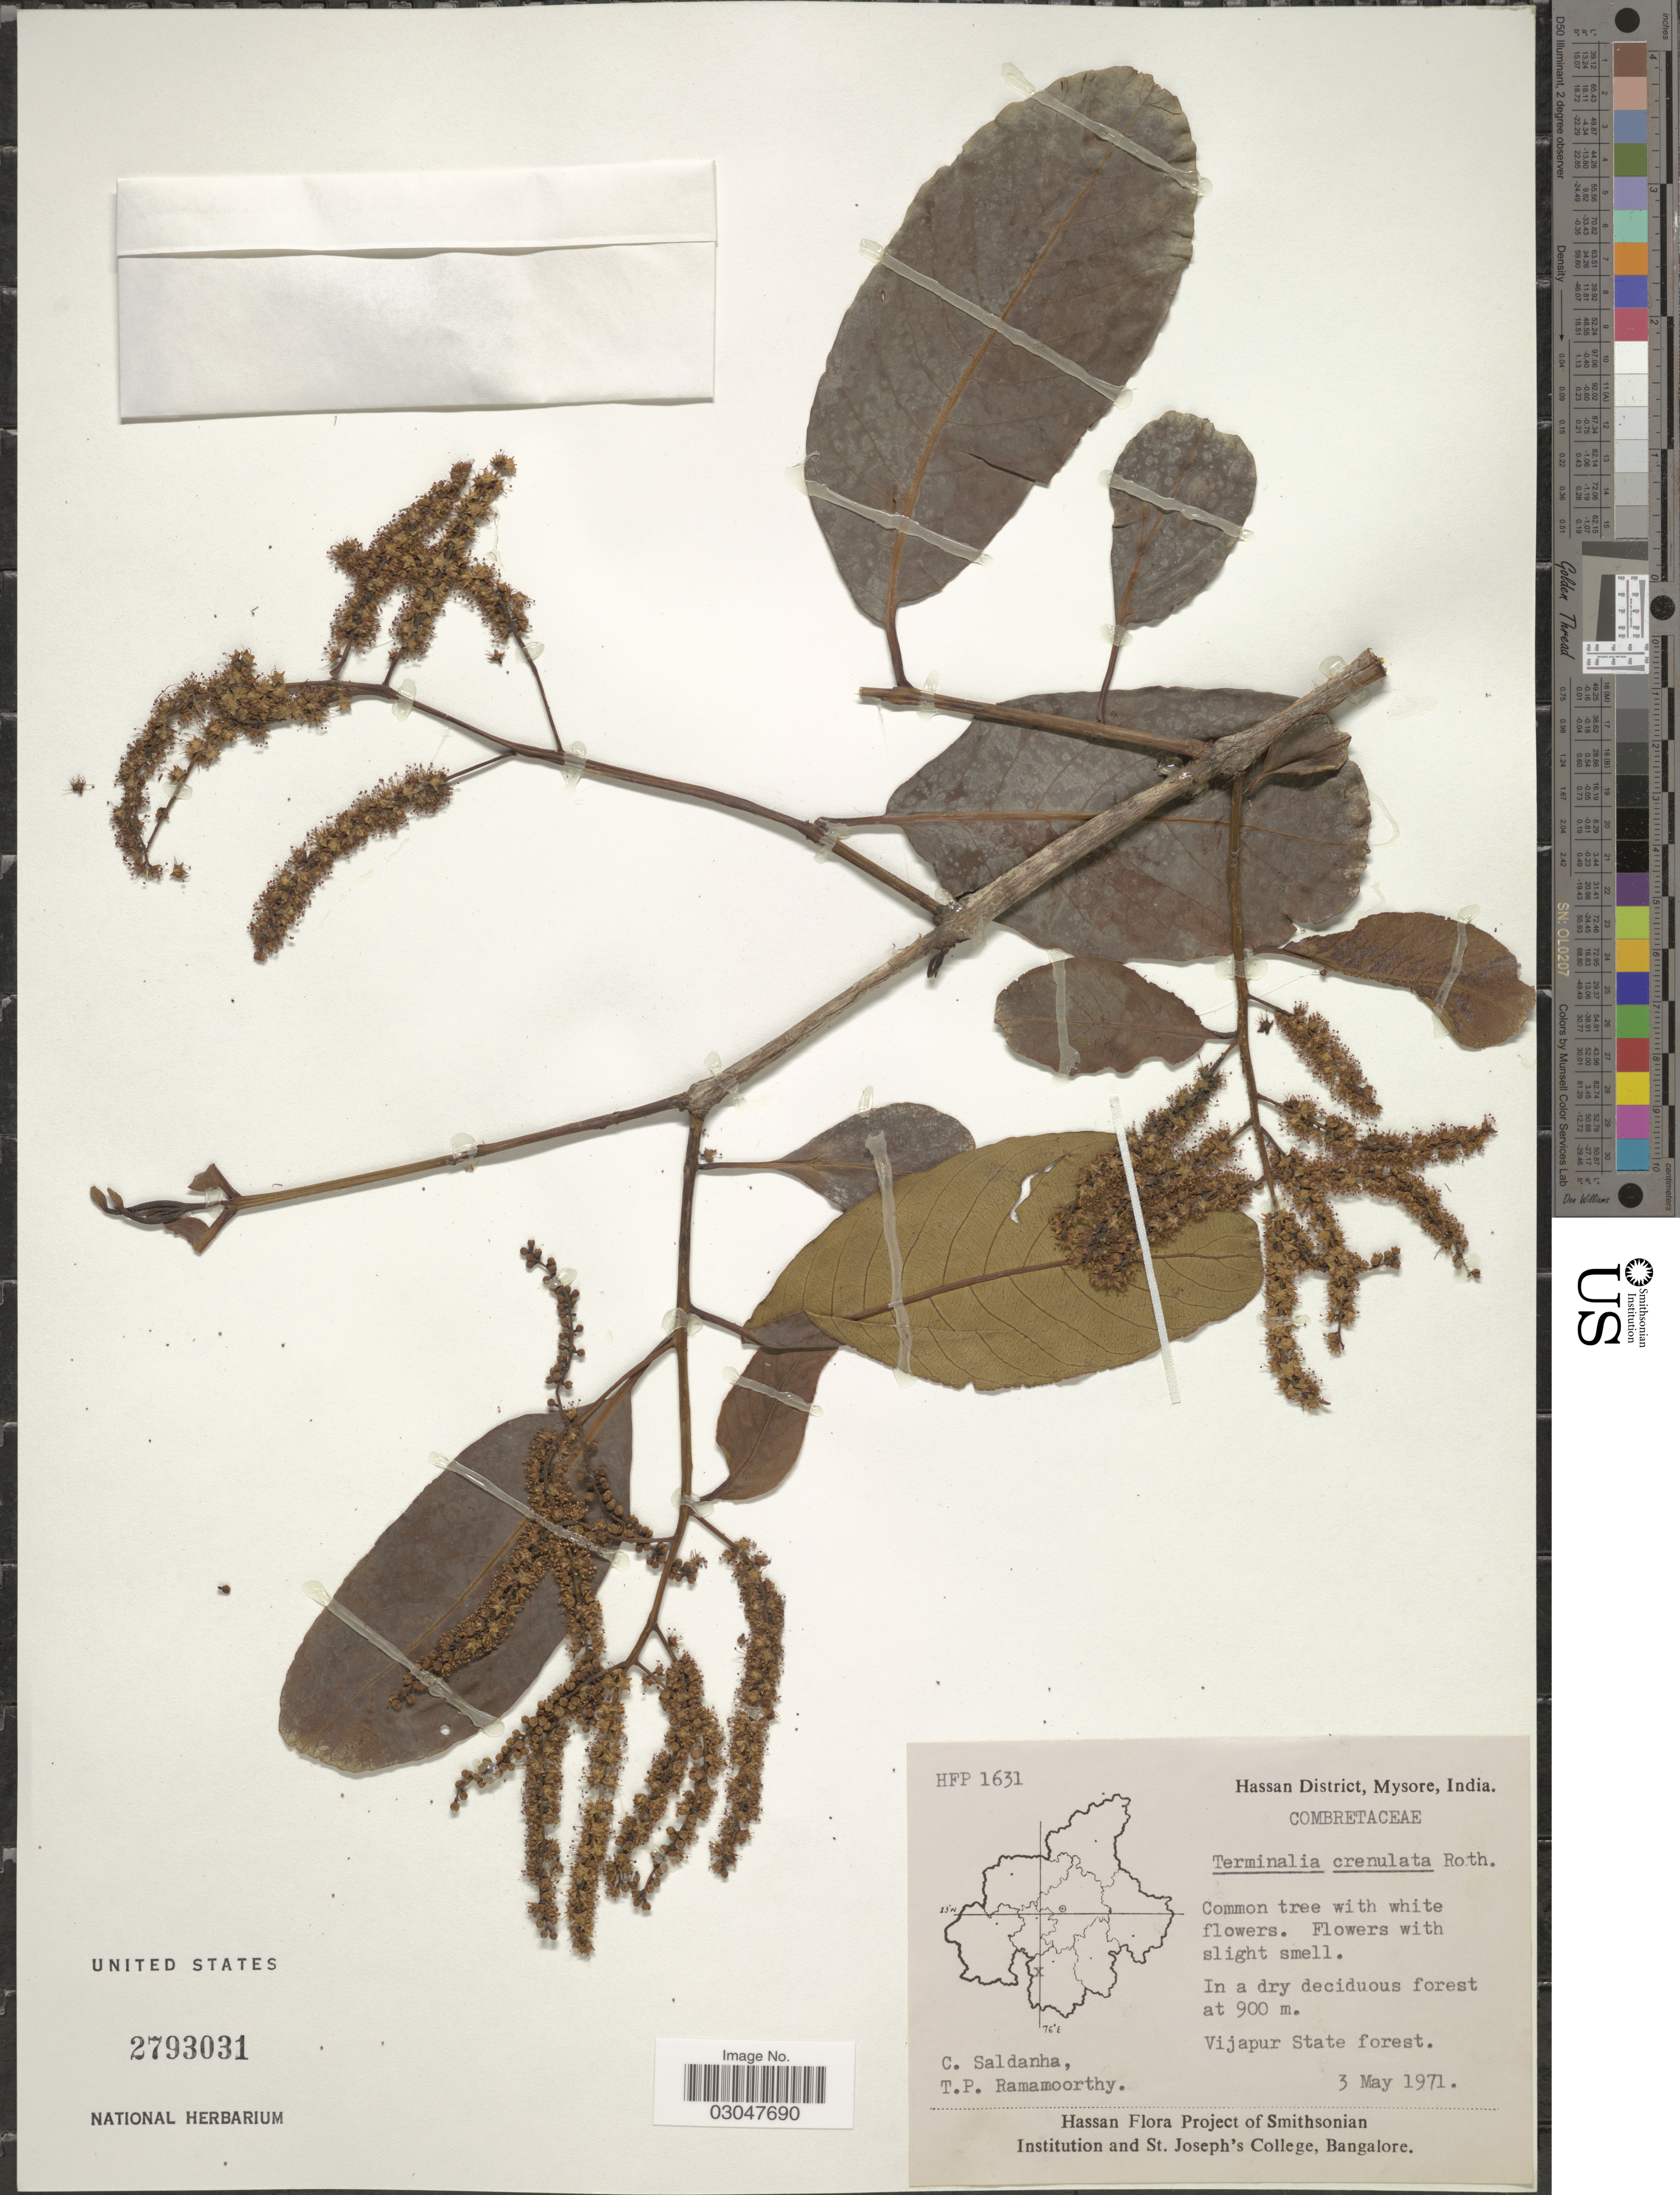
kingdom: Plantae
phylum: Tracheophyta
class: Magnoliopsida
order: Myrtales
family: Combretaceae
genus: Terminalia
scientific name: Terminalia crenulata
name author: A. Roth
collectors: C. Saldanha & T. P. Ramamoorthy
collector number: HFP1631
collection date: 1971-05-03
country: India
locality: Hassan District. Vijapur State forest.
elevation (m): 900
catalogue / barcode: US 2793031